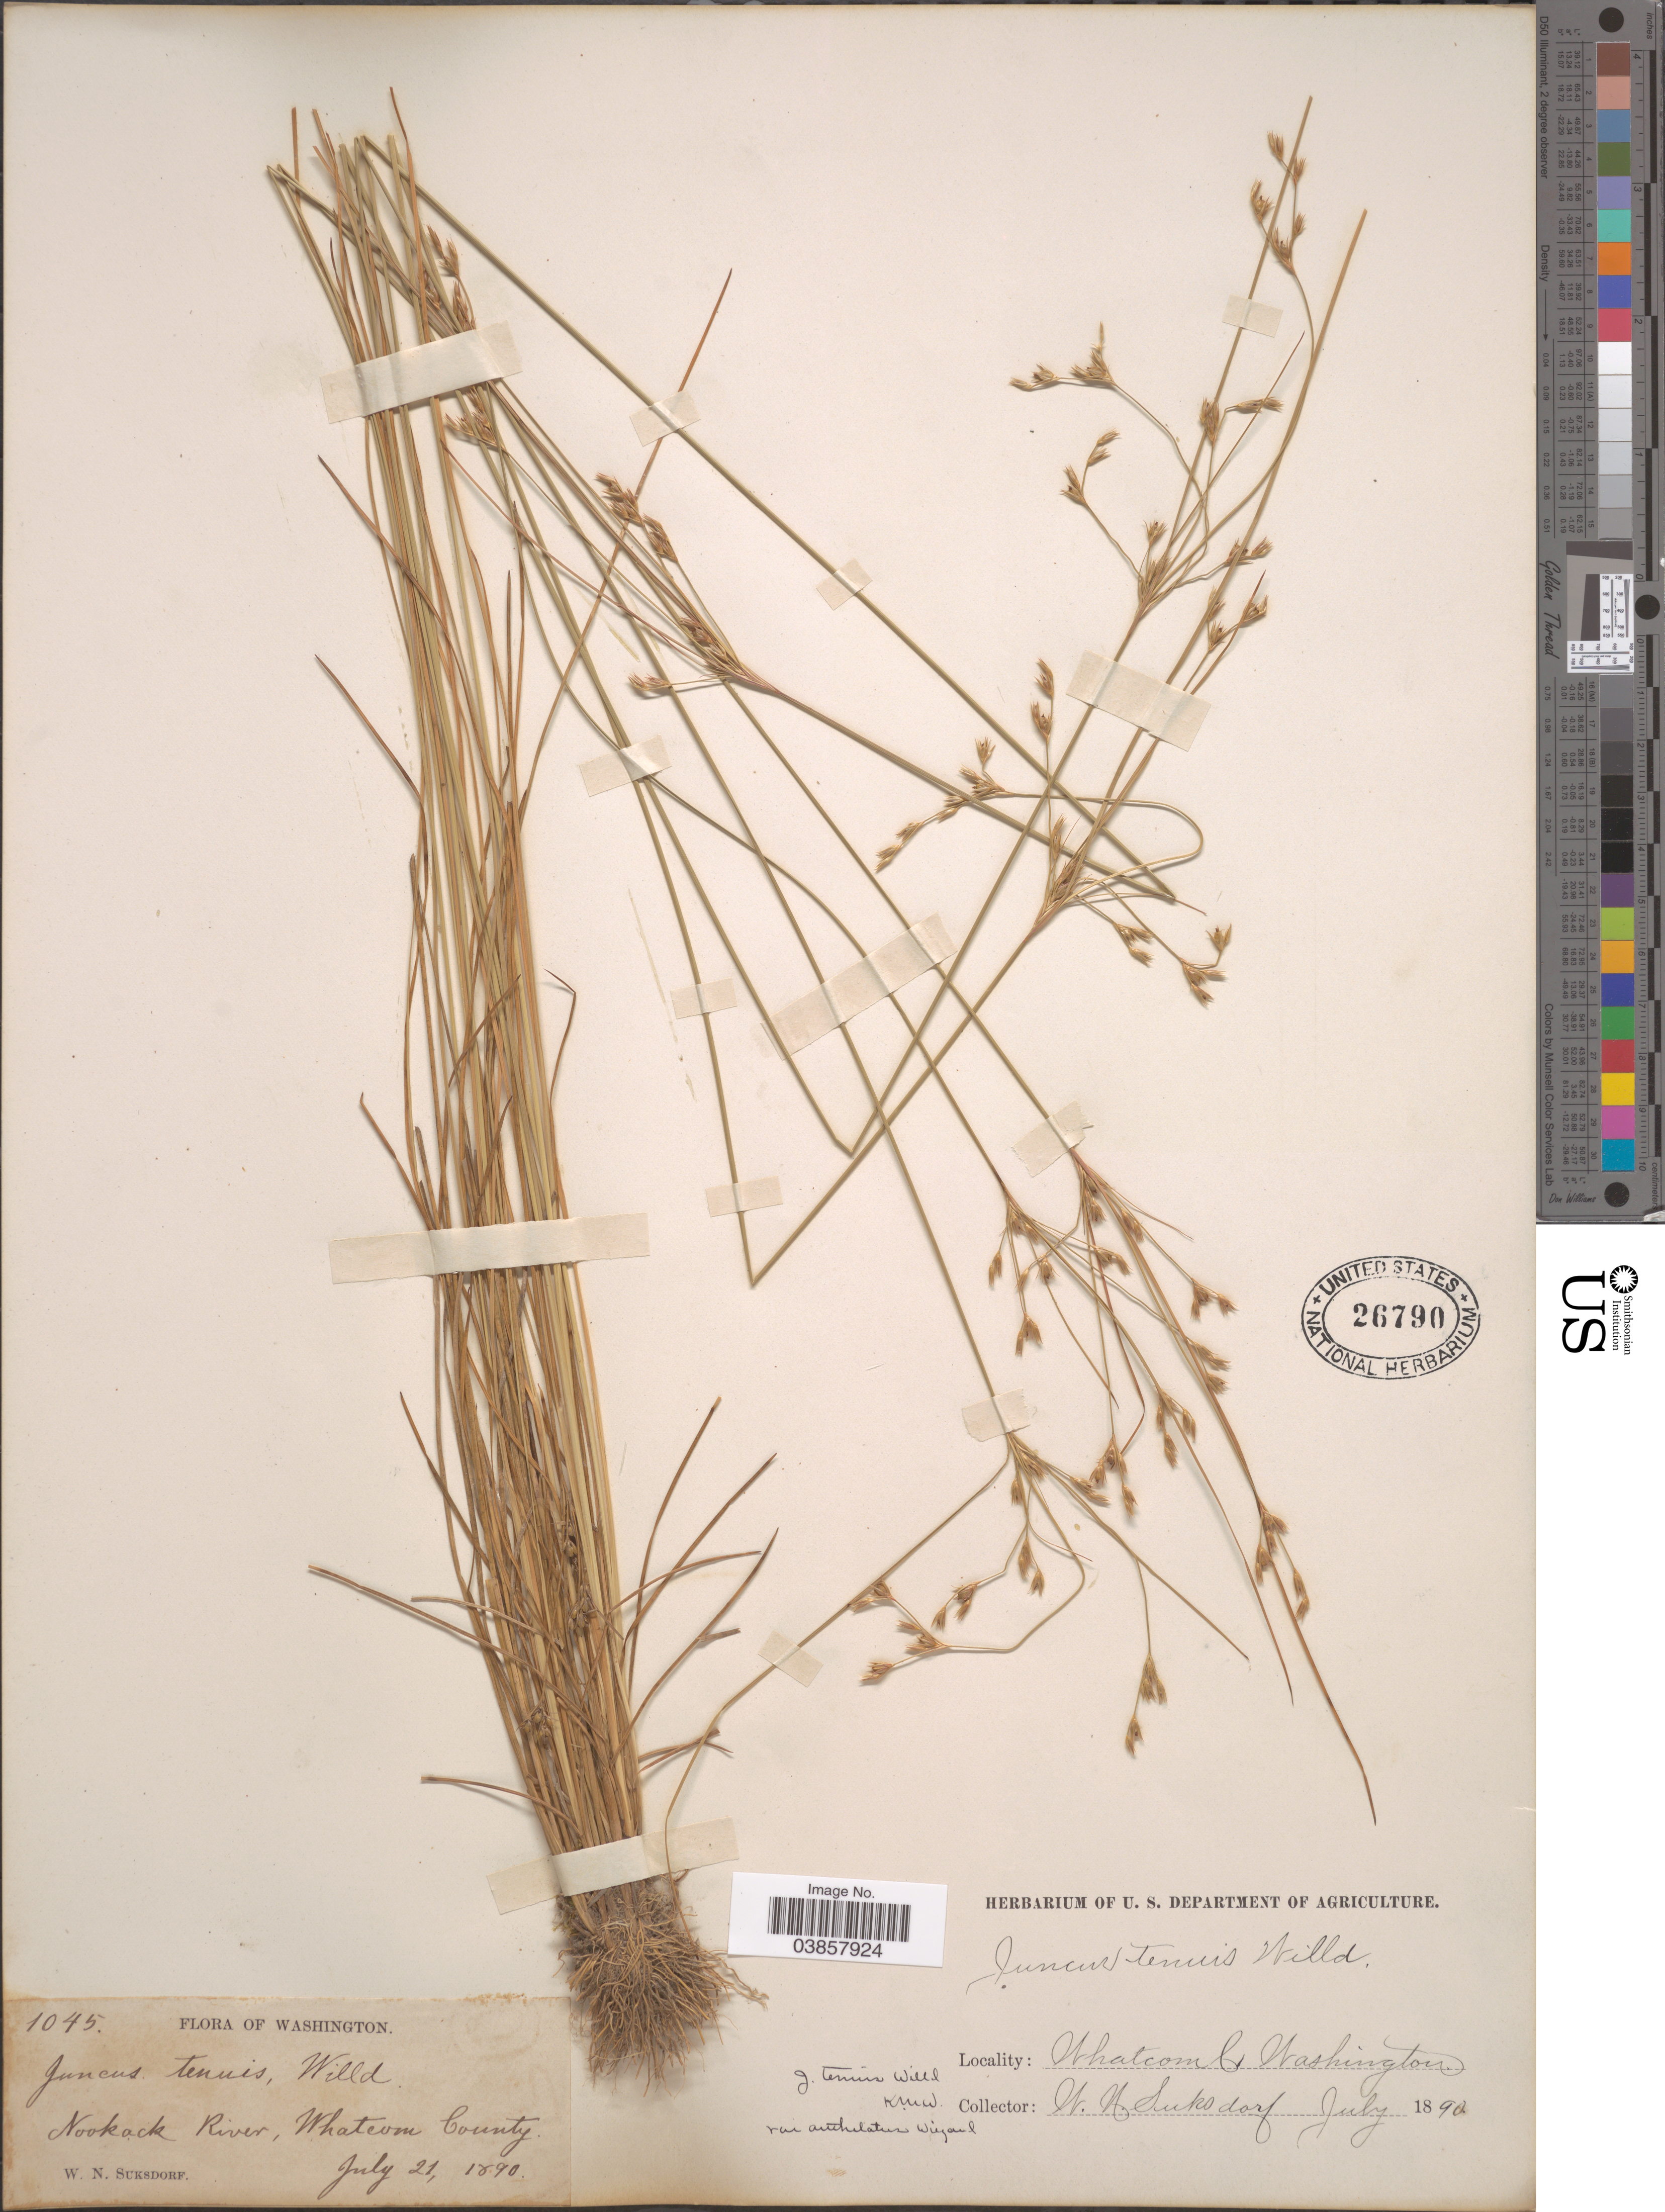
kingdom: Plantae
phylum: Tracheophyta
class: Liliopsida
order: Poales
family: Juncaceae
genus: Juncus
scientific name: Juncus tenuis f. anthelatus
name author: (Wiegand) F.J. Herm.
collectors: W. N. Suksdorf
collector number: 1045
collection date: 1890-07-21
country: United States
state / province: Washington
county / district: Whatcom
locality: Nookack River, Whatcom County.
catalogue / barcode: US 26790